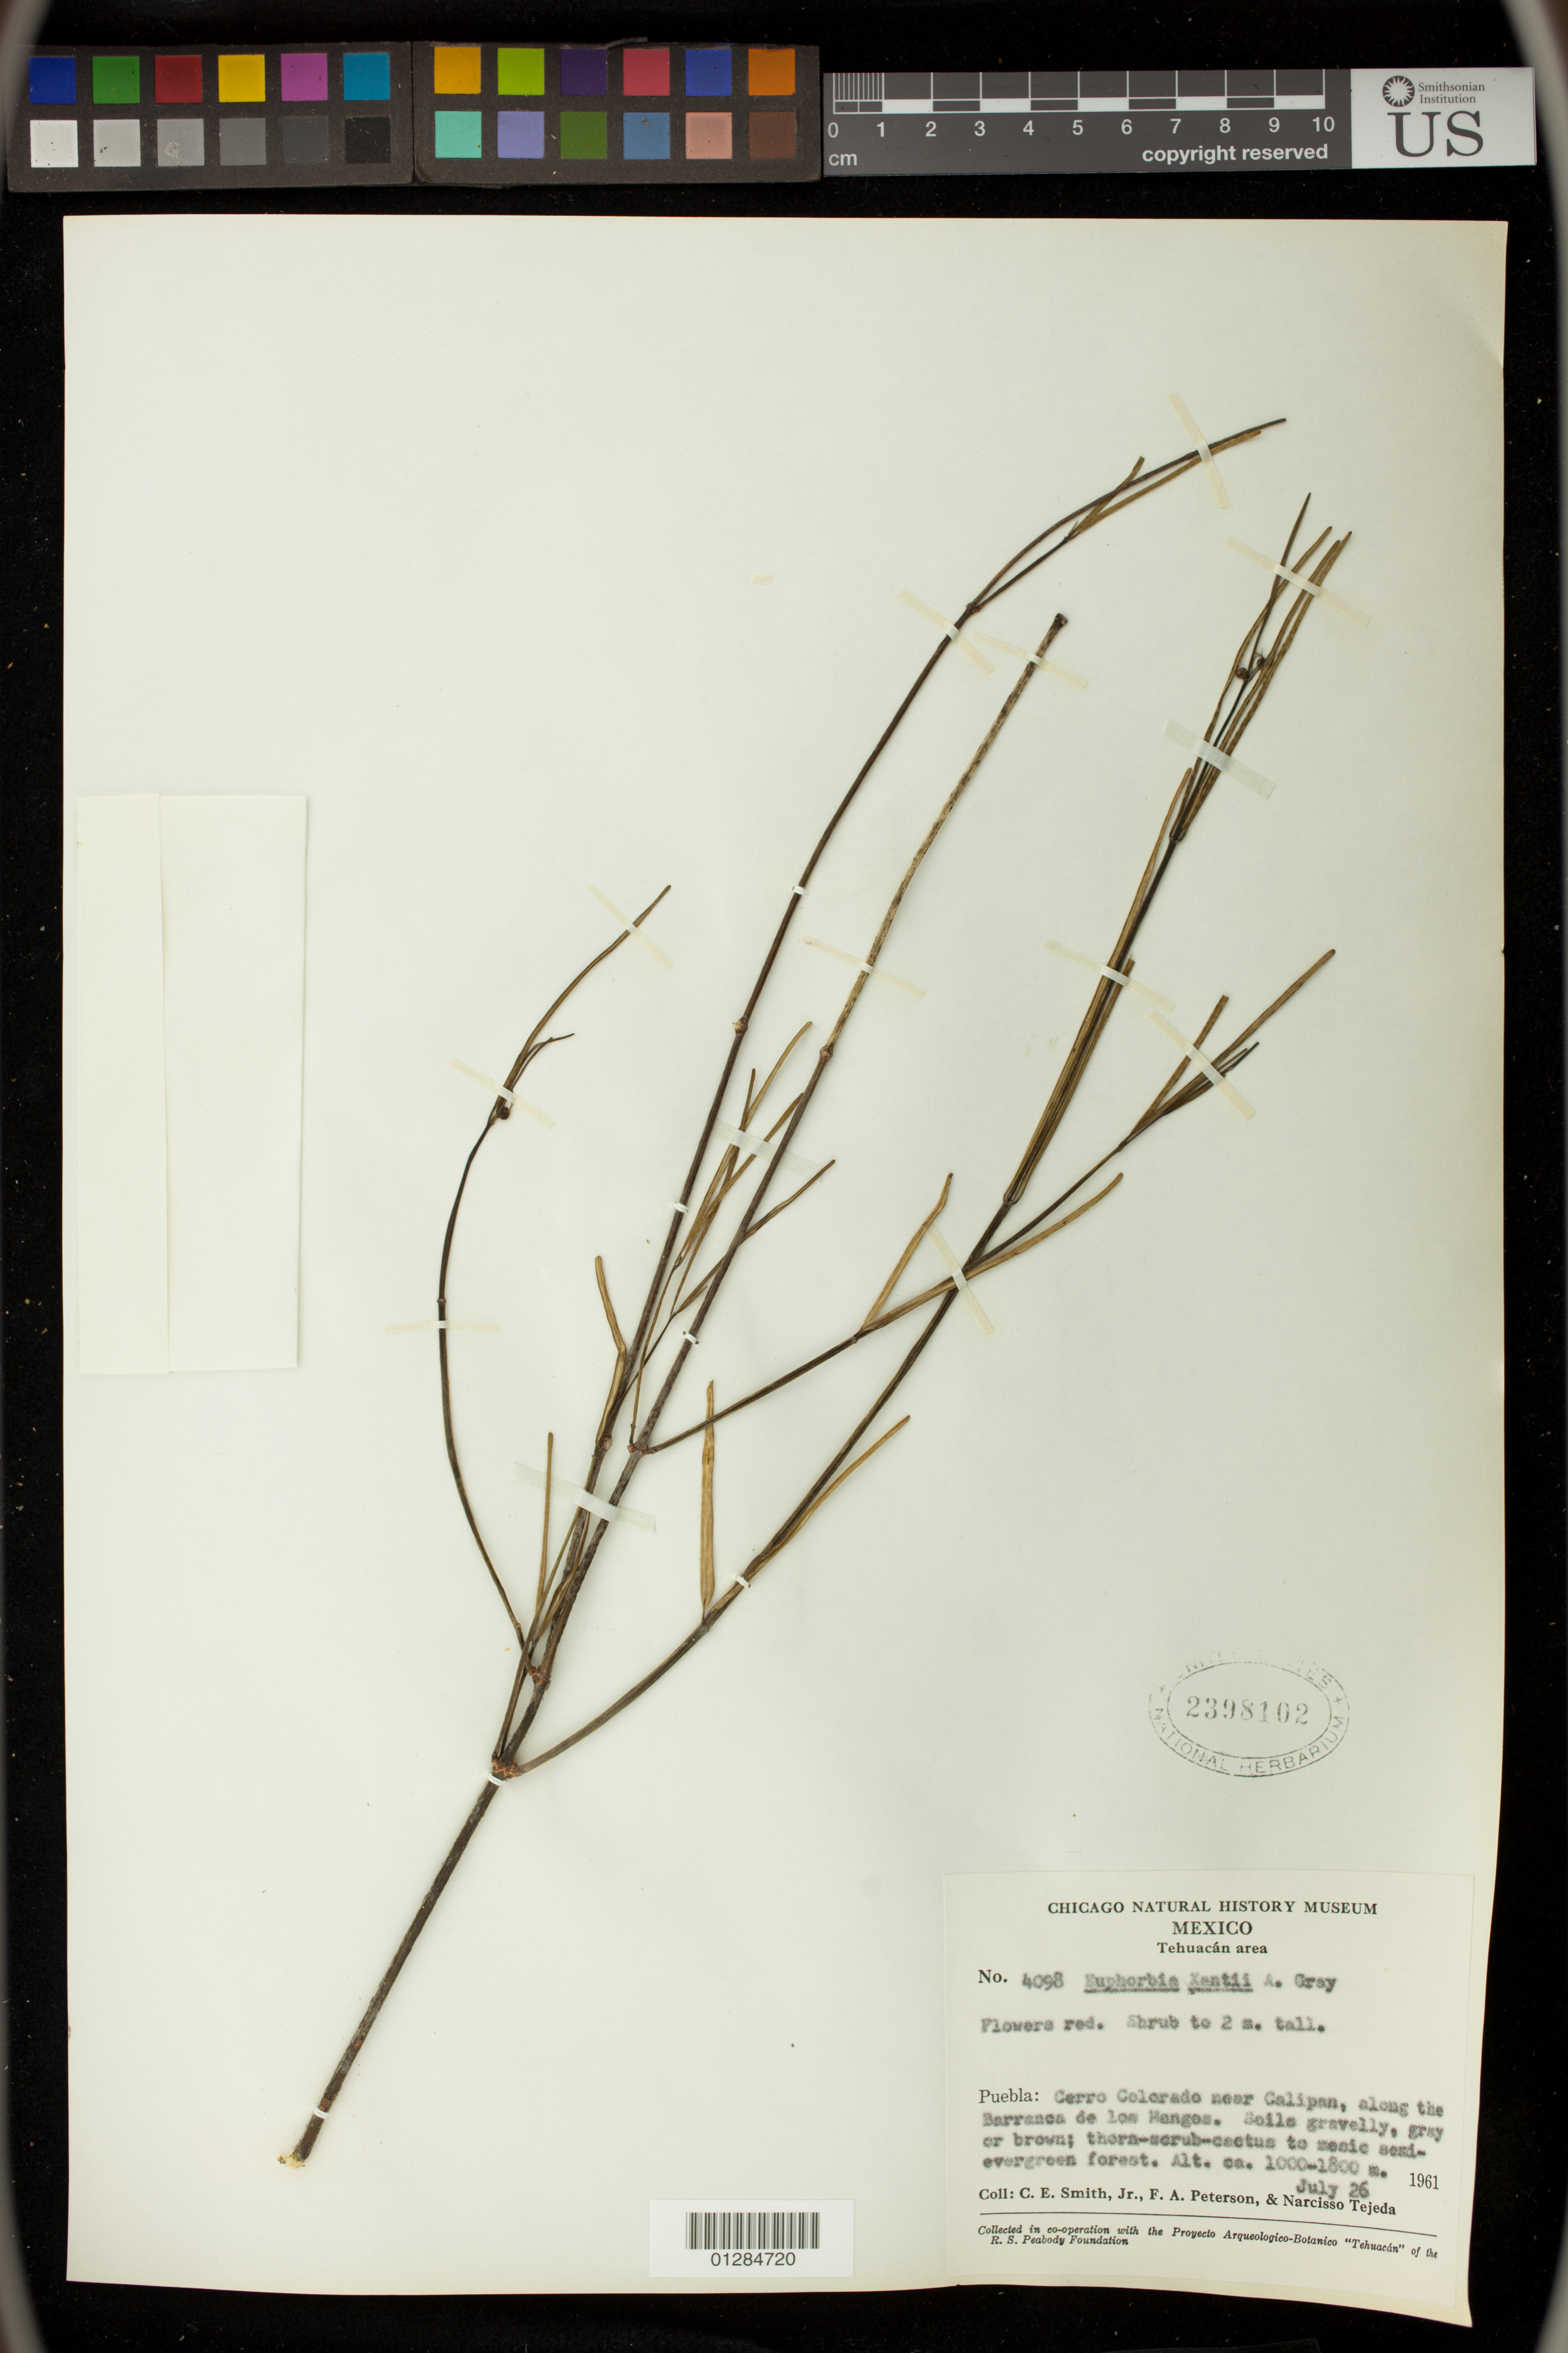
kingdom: Plantae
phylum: Tracheophyta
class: Magnoliopsida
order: Malpighiales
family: Euphorbiaceae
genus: Euphorbia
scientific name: Euphorbia xanti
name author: Engelm. ex Boiss.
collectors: C. E. Smith Jr., F. A. Peterson & N. Tejeda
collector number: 4098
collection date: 1961-07-26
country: Mexico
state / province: Puebla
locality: Cerro Colorado near Calipan, along the Barranca de los Hanges.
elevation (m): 1000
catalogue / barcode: US 2398102